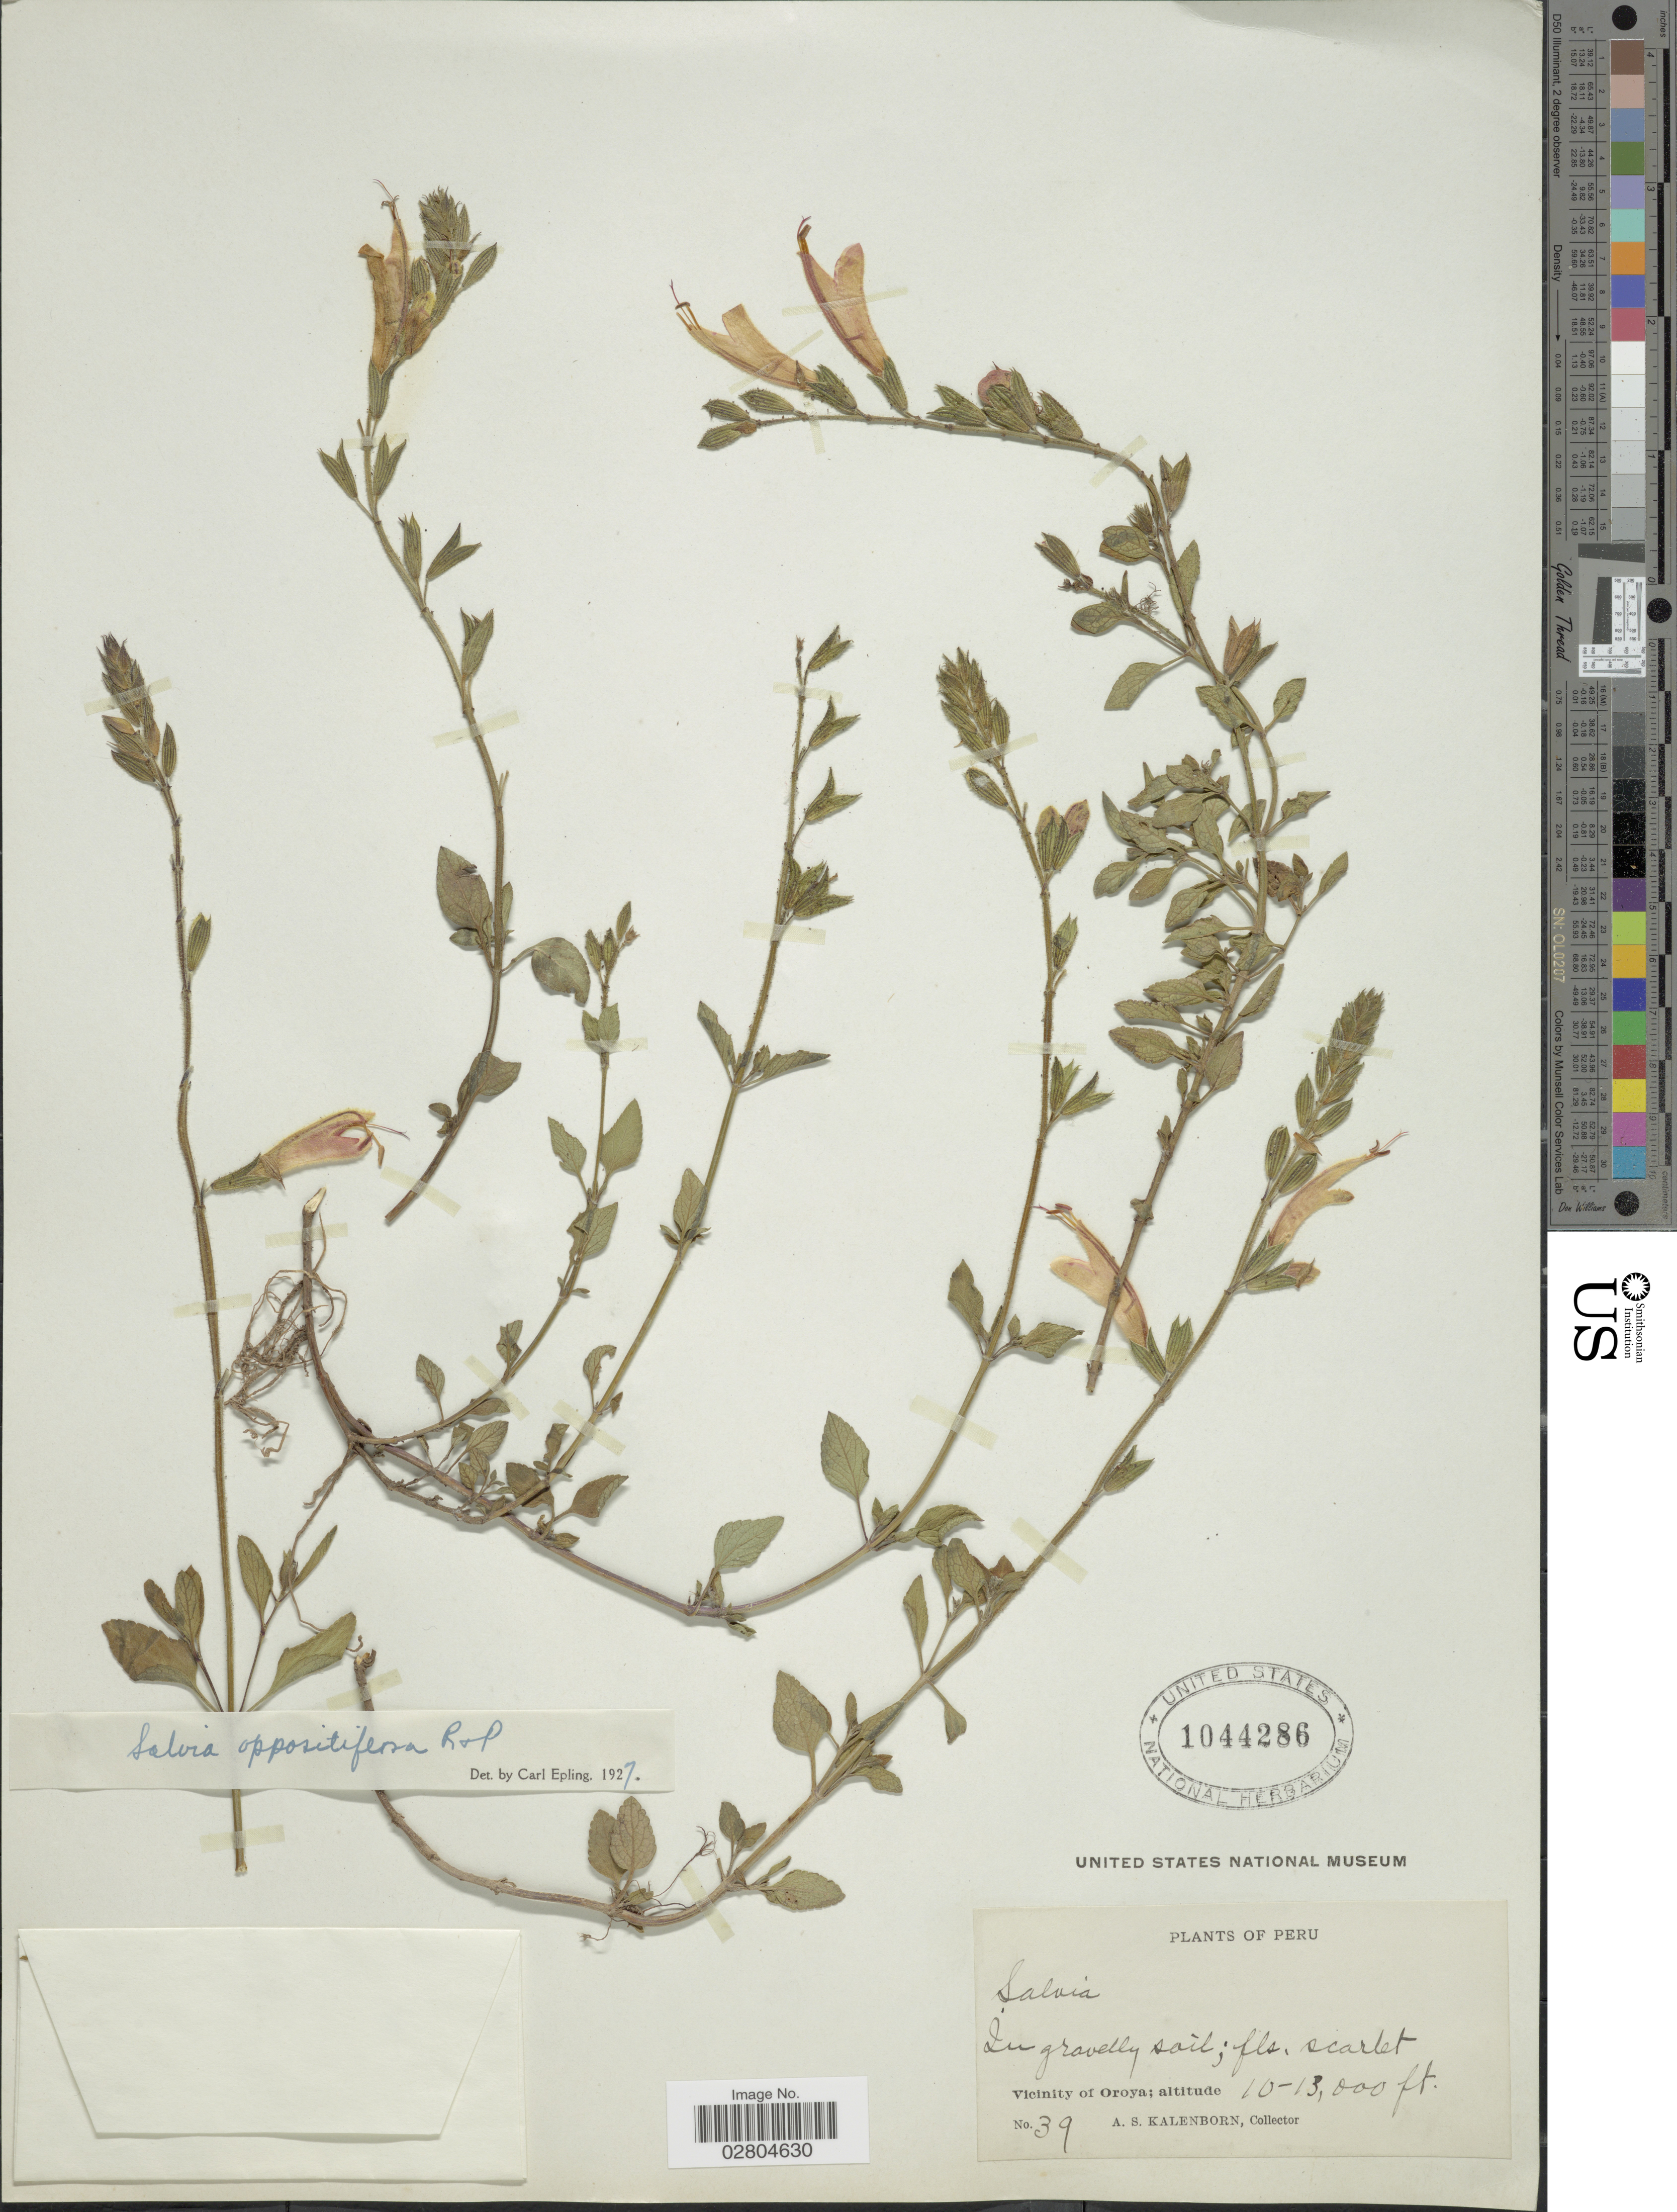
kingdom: Plantae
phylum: Tracheophyta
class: Magnoliopsida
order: Lamiales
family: Lamiaceae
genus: Salvia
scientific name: Salvia oppositiflora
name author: Ruiz & Pav.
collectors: A. Kalenborn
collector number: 39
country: Peru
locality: Vicinity of Oroya.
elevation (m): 3048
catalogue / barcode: US 1044286